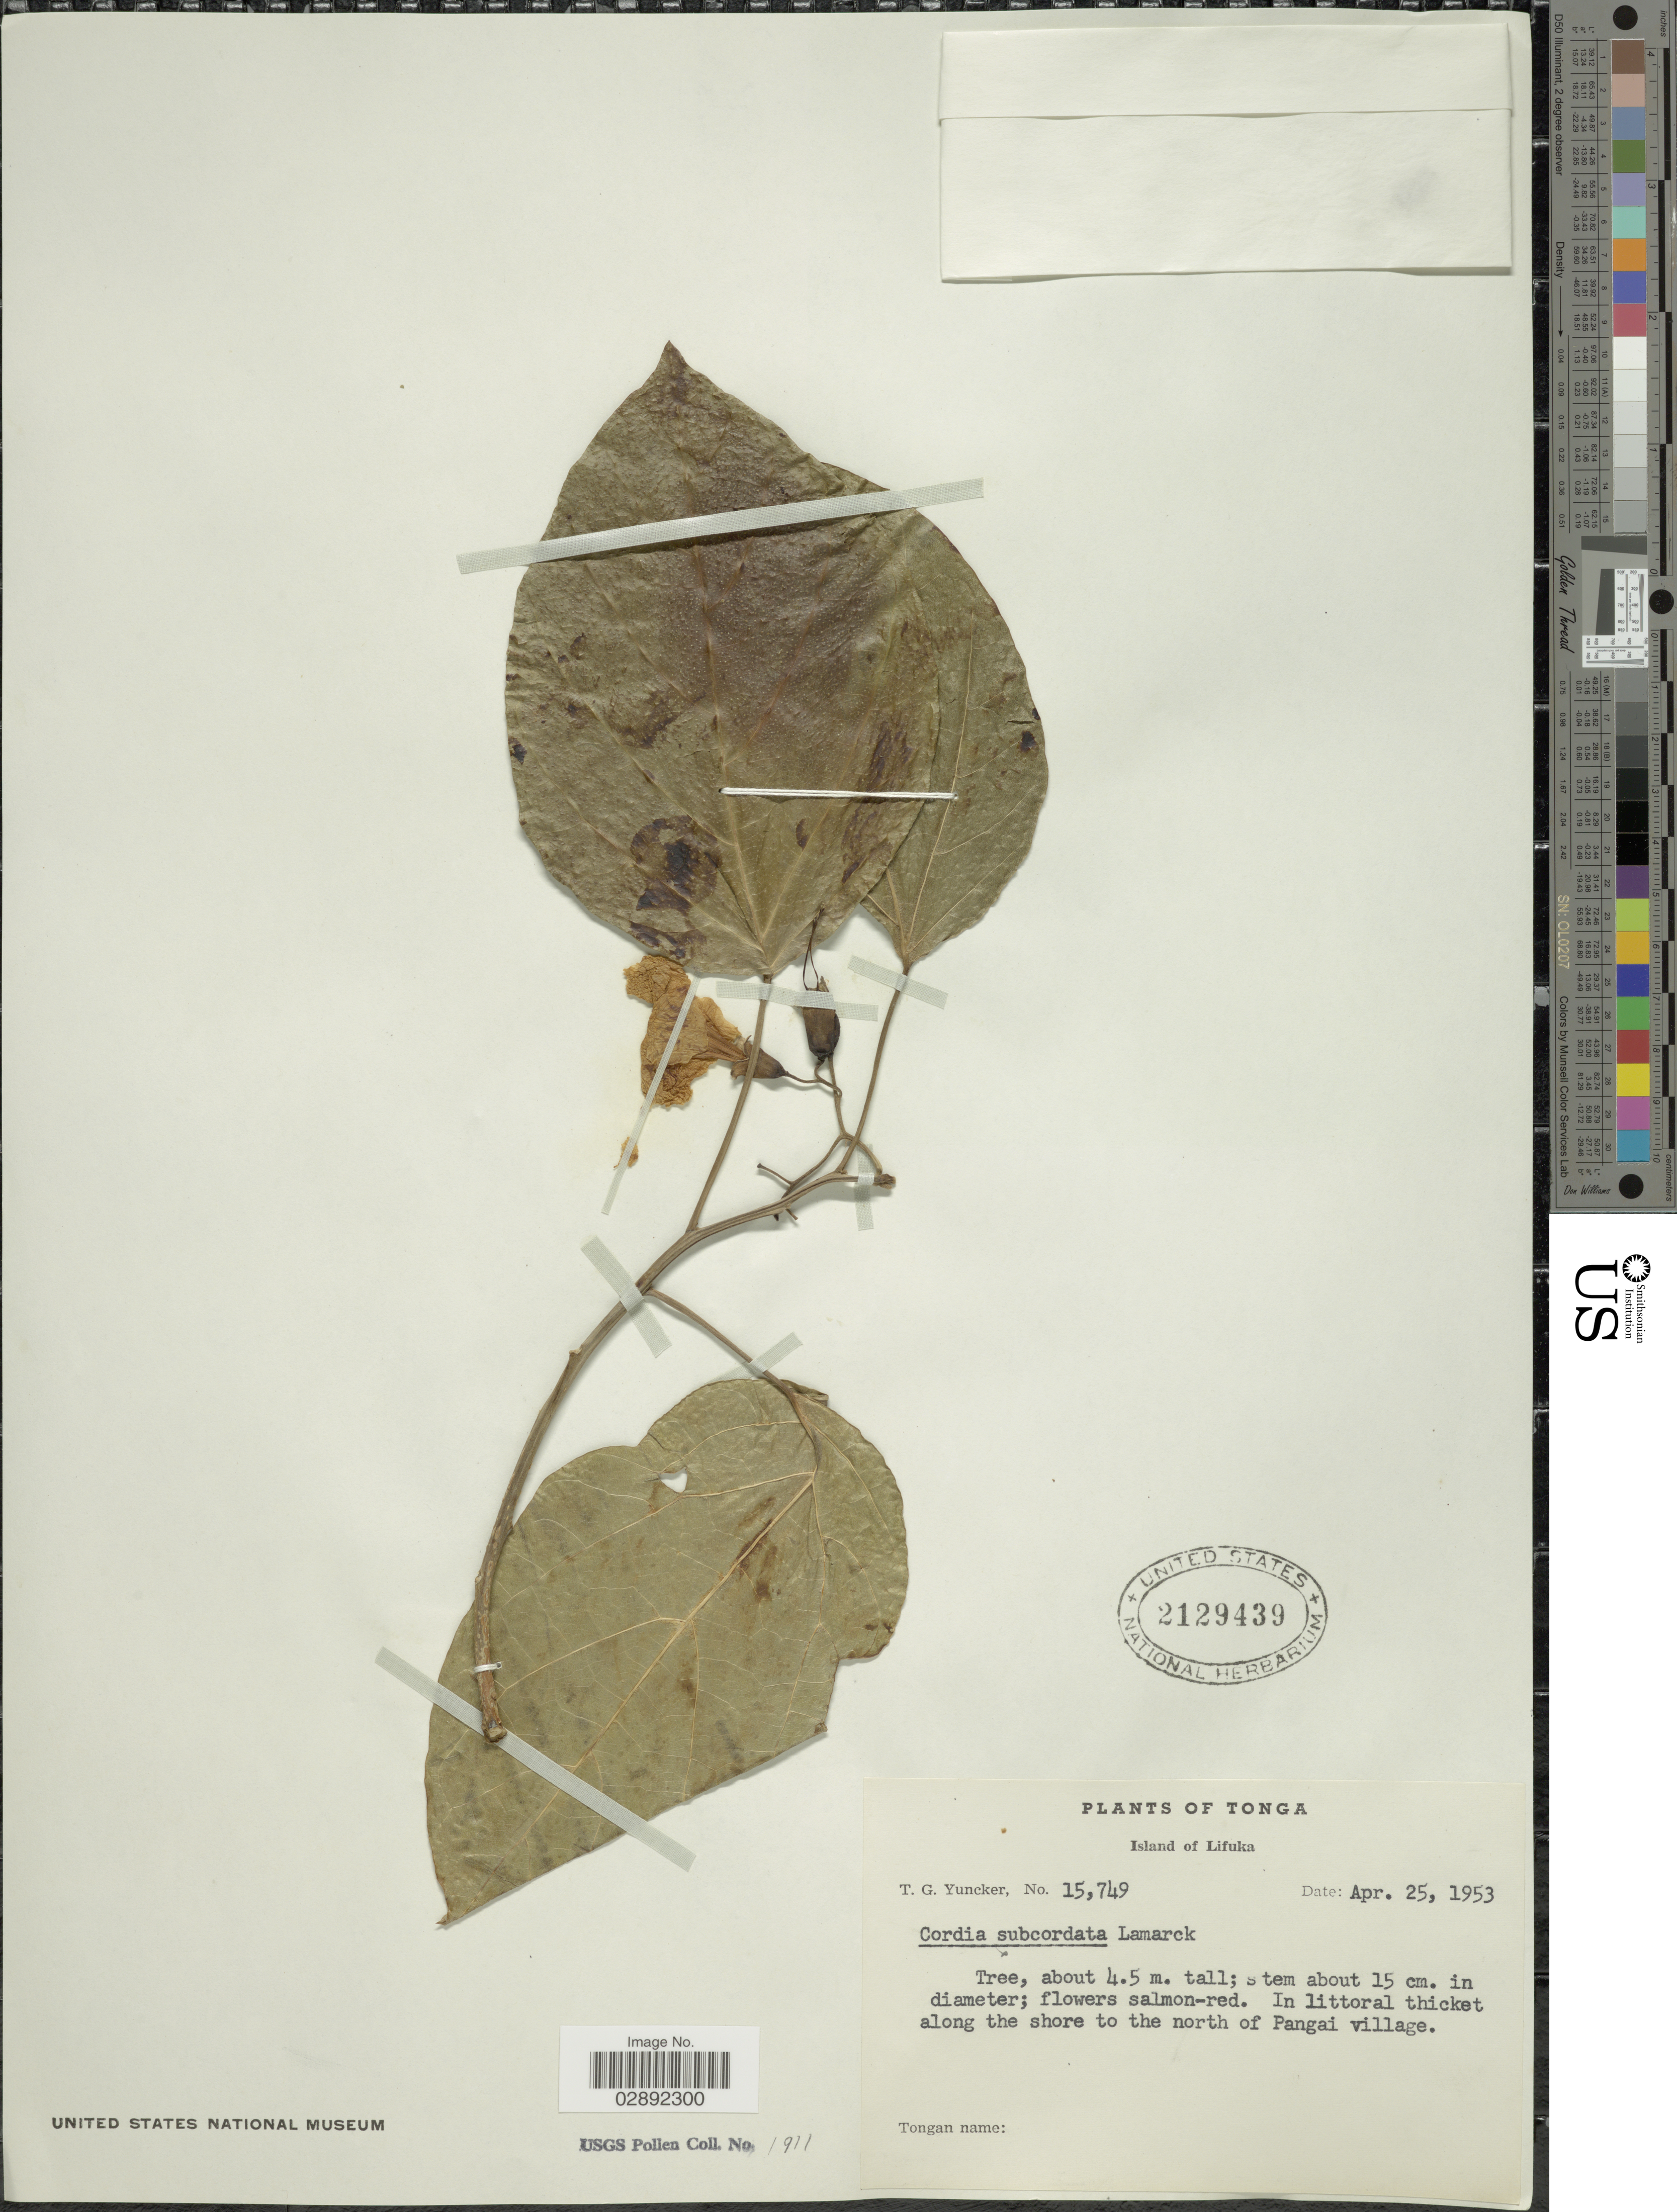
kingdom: Plantae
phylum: Tracheophyta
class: Magnoliopsida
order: Boraginales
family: Cordiaceae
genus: Cordia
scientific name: Cordia subcordata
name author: Lam.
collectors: T. G. Yuncker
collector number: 15749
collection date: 1953-04-25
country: Tonga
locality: Island of Lifuka. Along the shore to the north of Pangai village.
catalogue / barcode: US 2129439